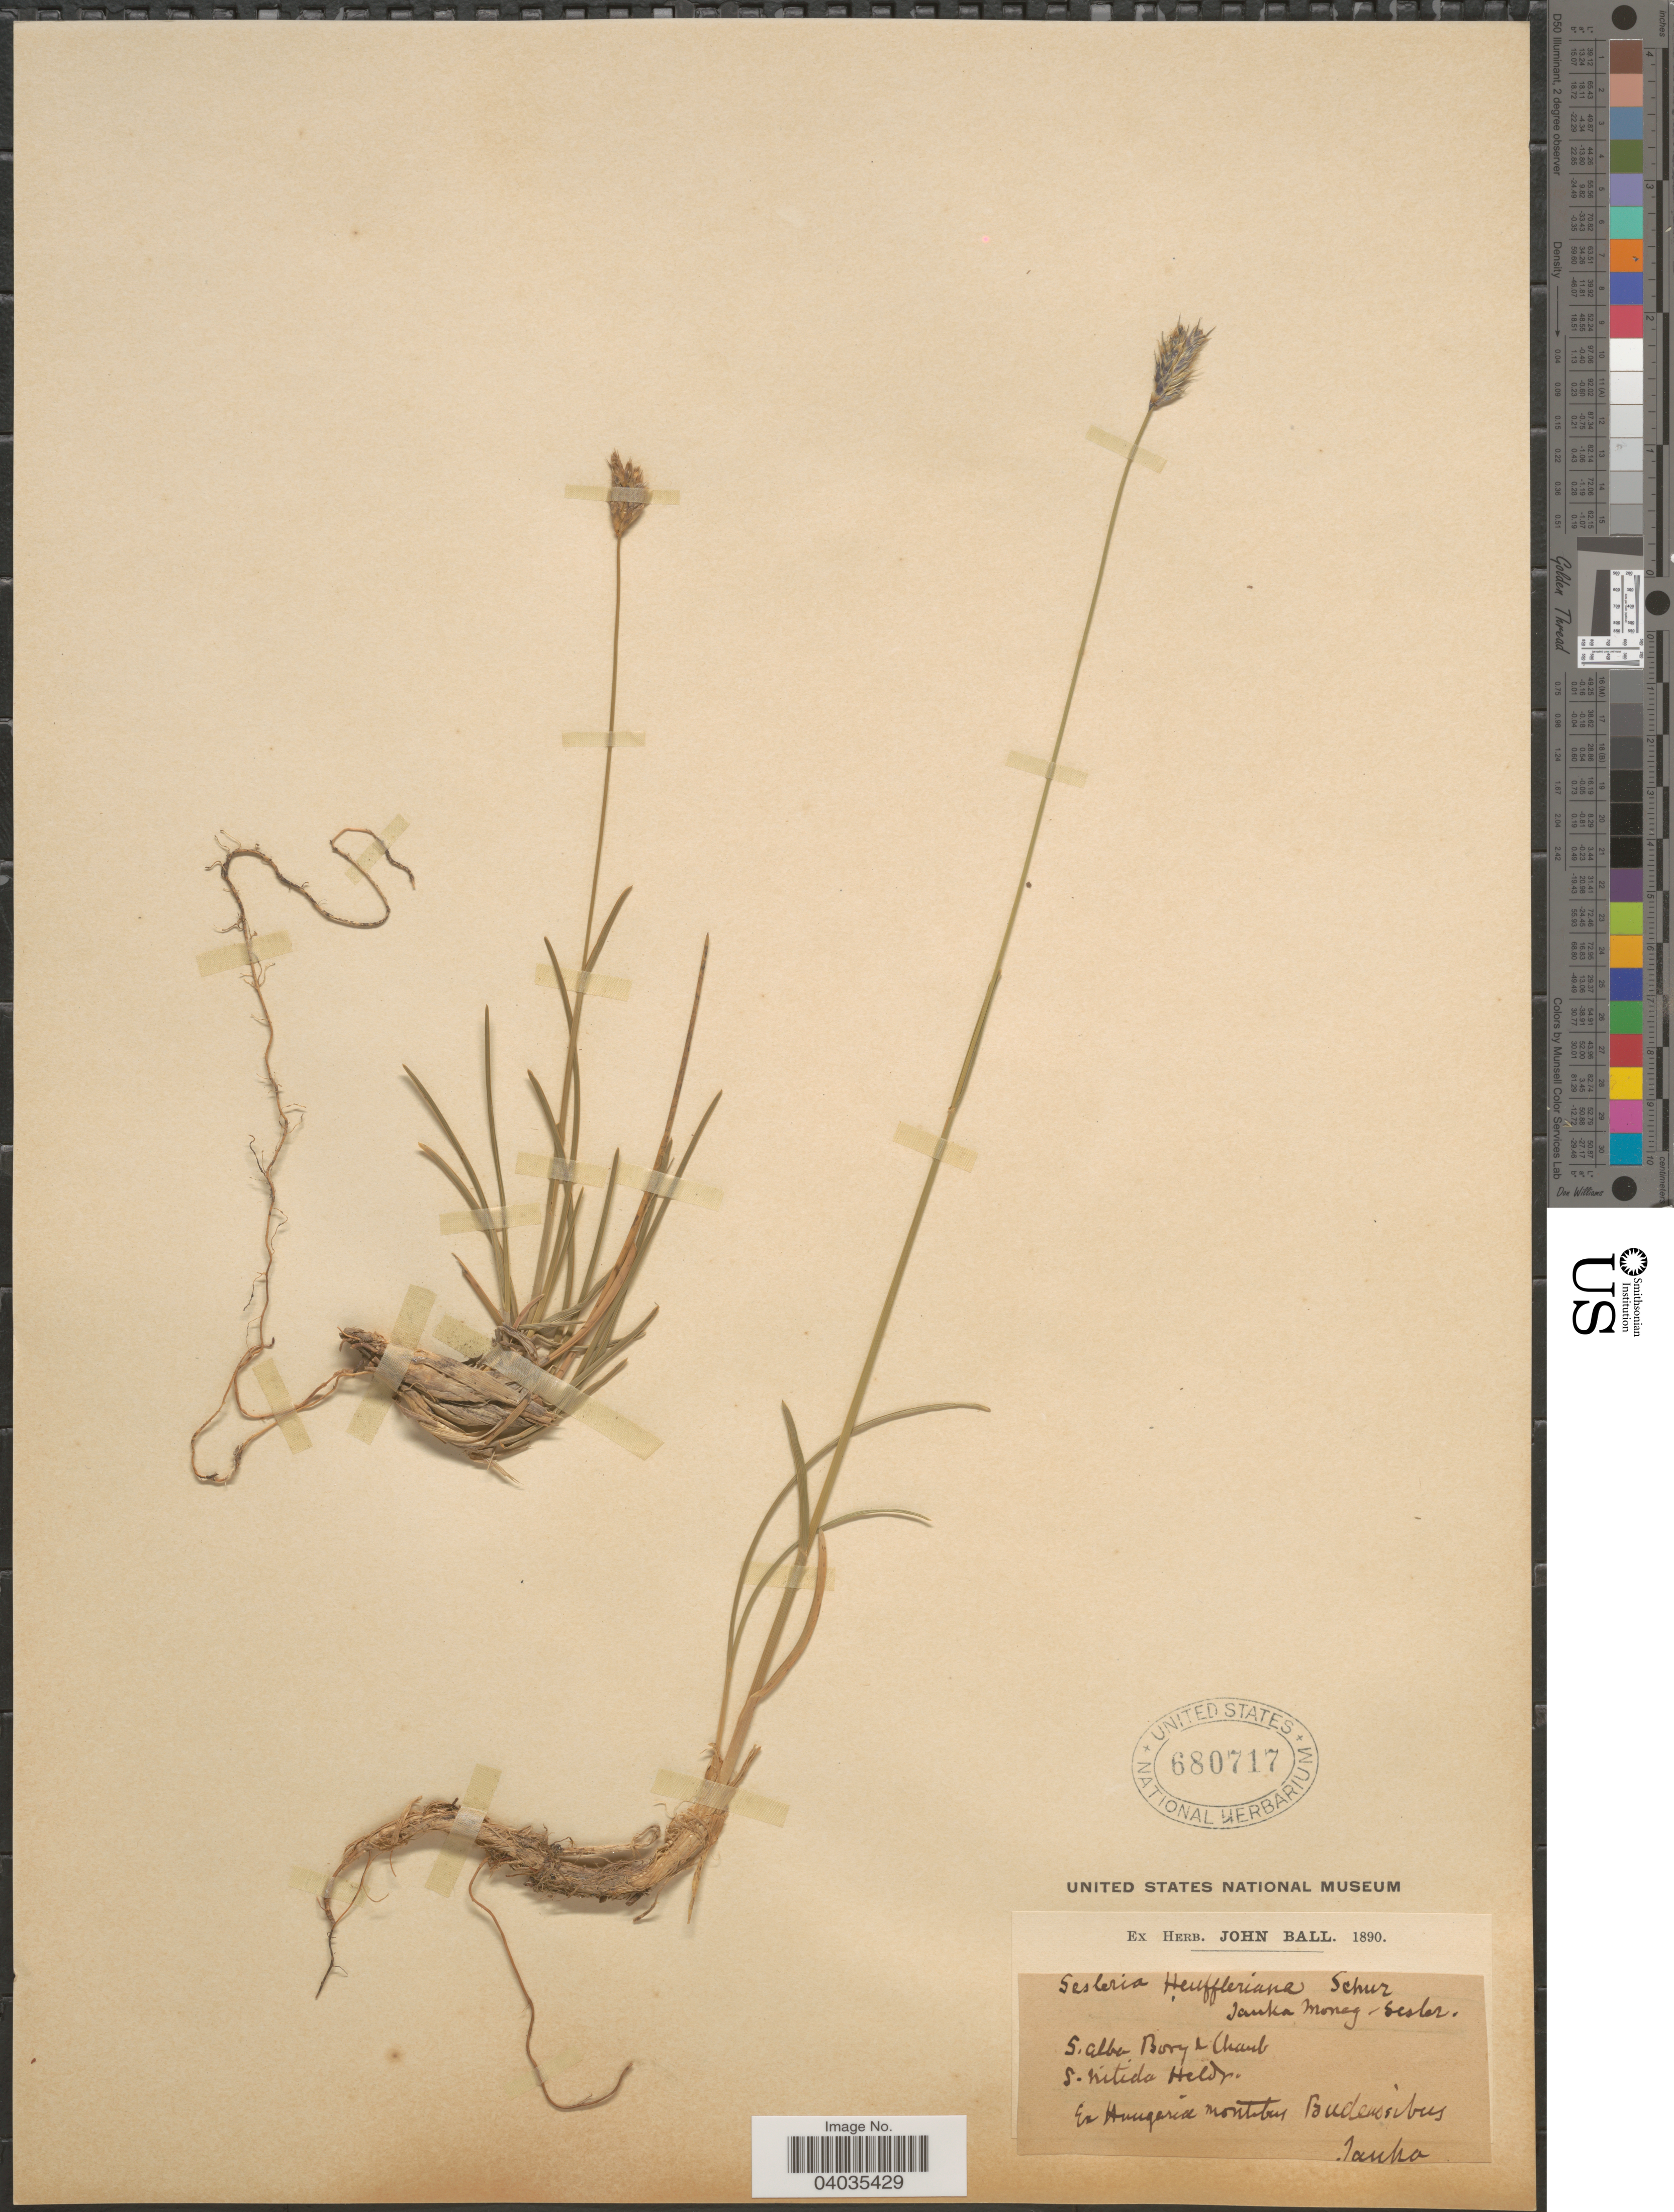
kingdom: Plantae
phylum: Tracheophyta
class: Liliopsida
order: Poales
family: Poaceae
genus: Sesleria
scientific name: Sesleria heufleriana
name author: Schur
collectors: V. Janka von Bulcs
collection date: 1890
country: Hungary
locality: Ex Hungaria montibus Budensibus.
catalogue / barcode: US 680717